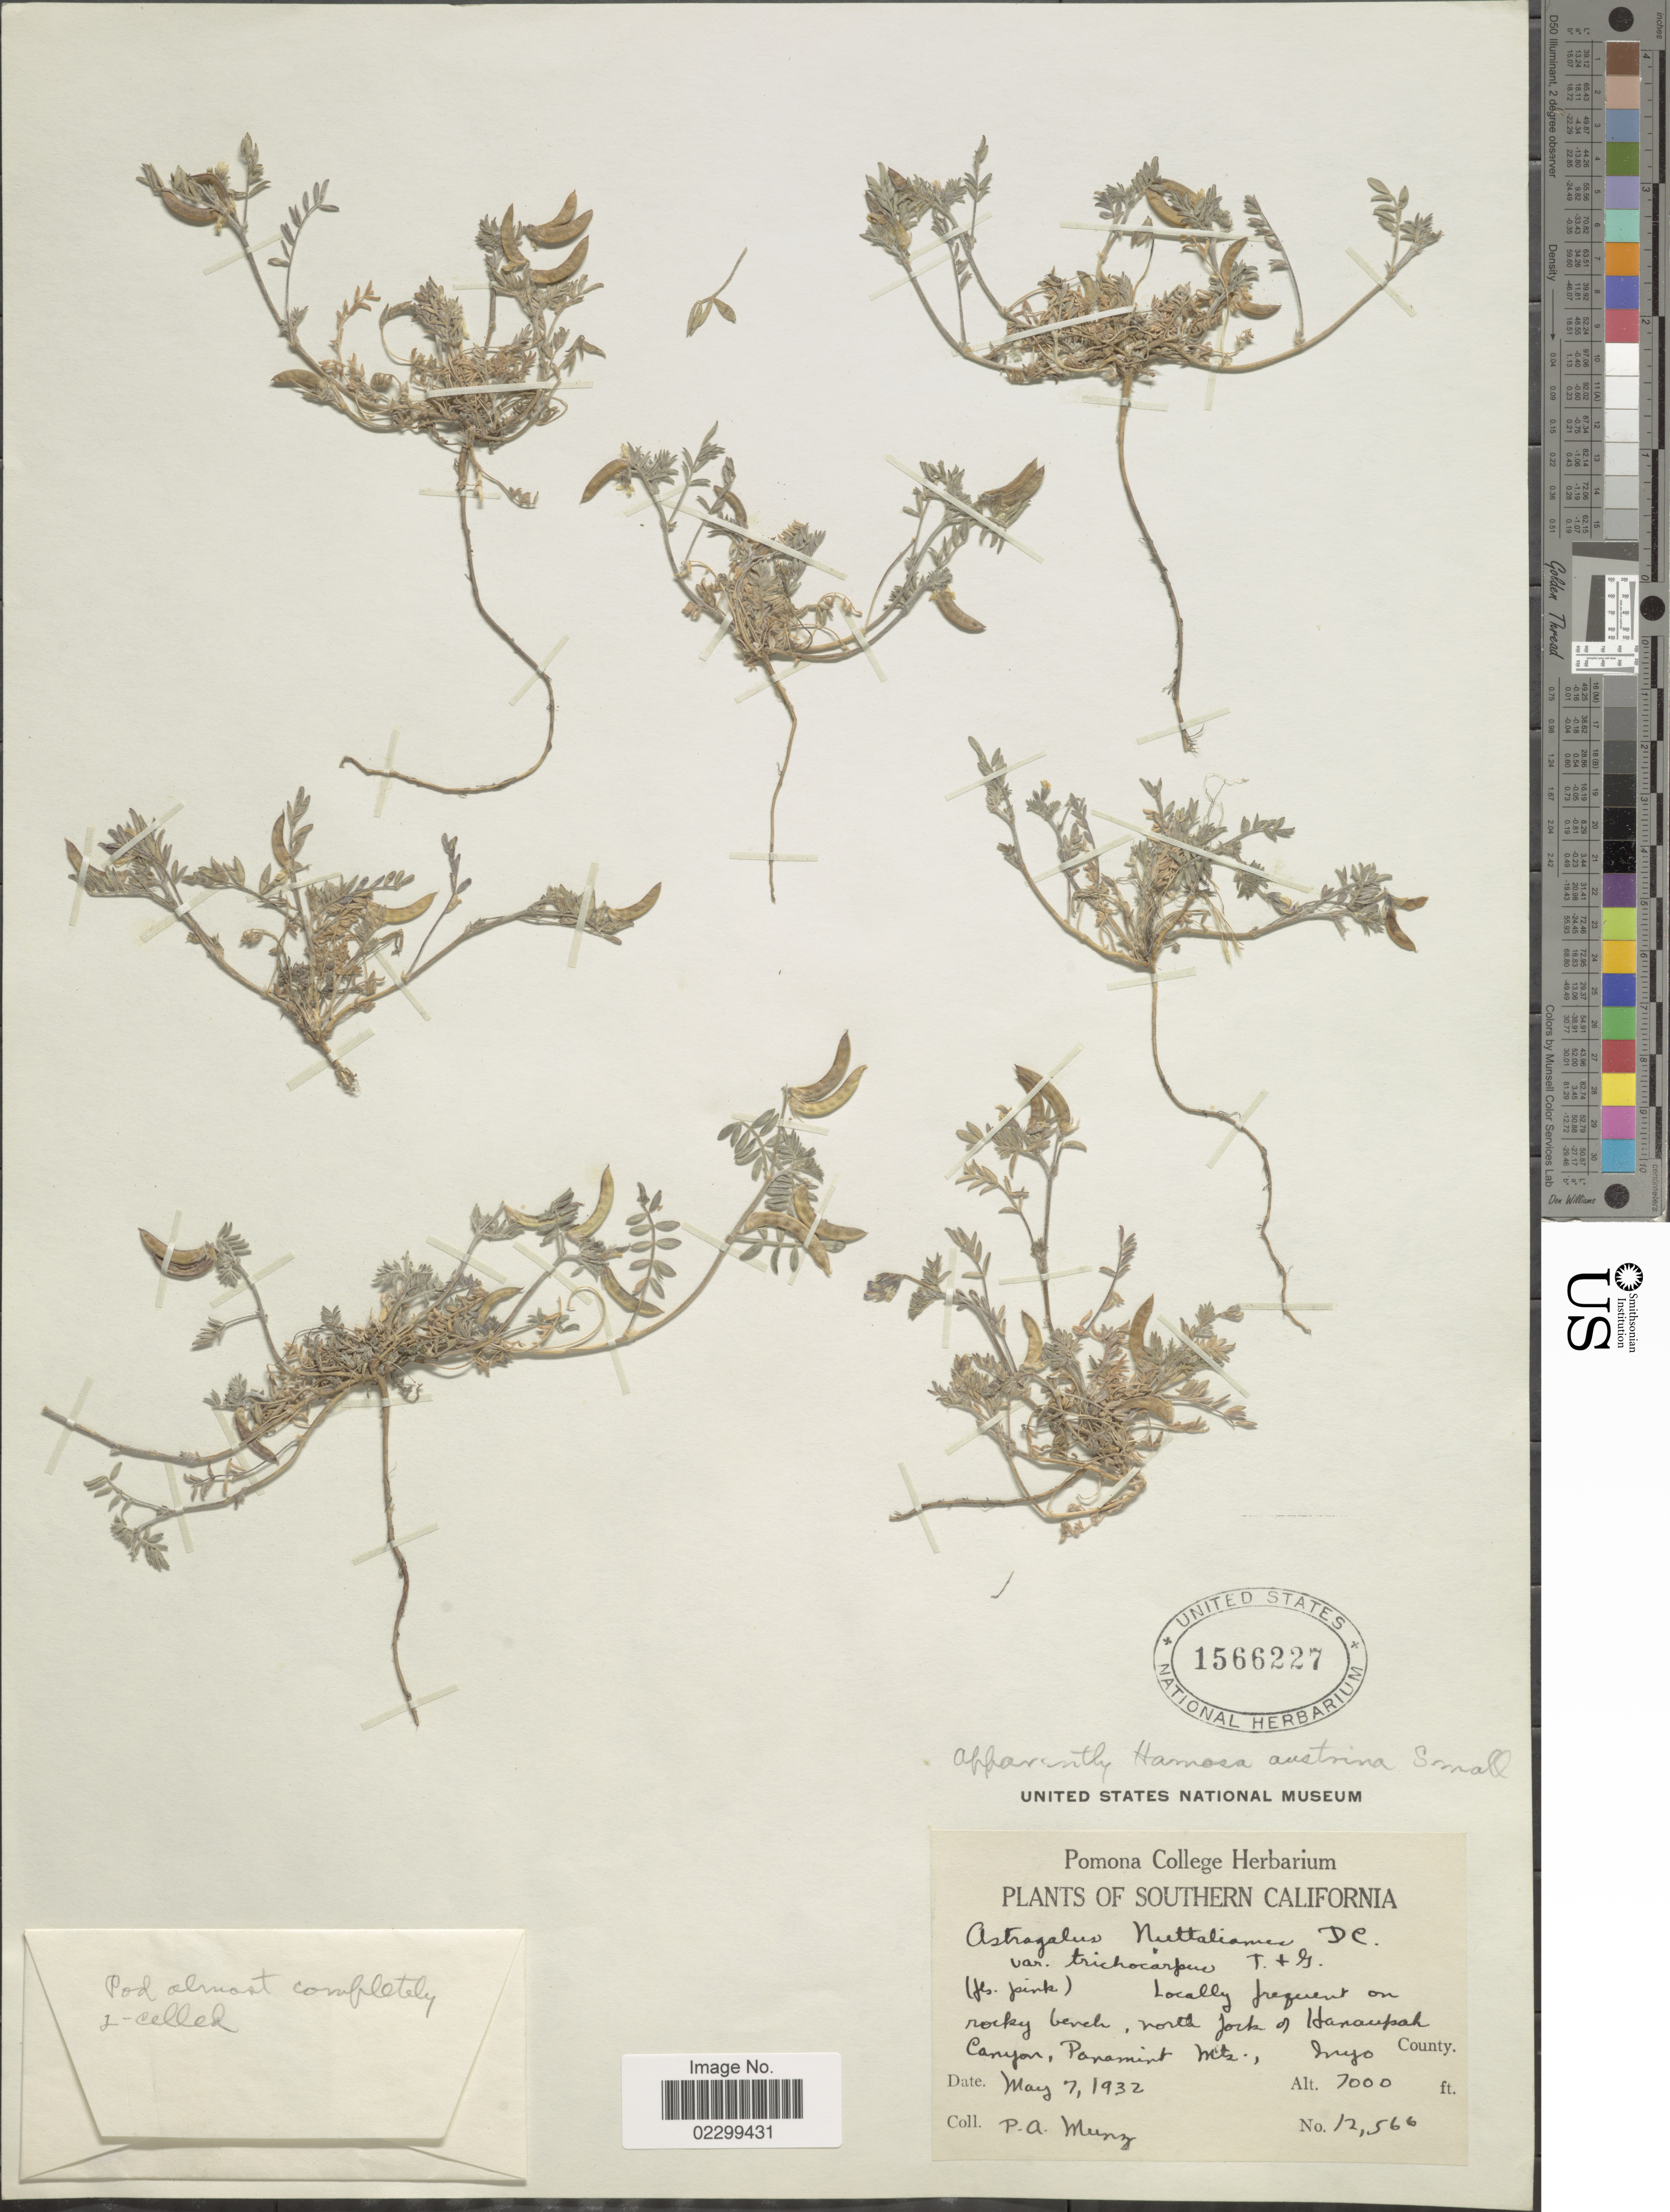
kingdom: Plantae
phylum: Tracheophyta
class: Magnoliopsida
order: Fabales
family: Fabaceae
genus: Astragalus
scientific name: Astragalus nuttallianus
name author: DC.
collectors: P. A. Munz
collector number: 12566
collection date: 1932-05-07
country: United States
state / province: California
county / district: Inyo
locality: Southern California, north fork of Hanaupah Canyon, Panamint Mts., Inyo County.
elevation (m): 2134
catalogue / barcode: US 1566227